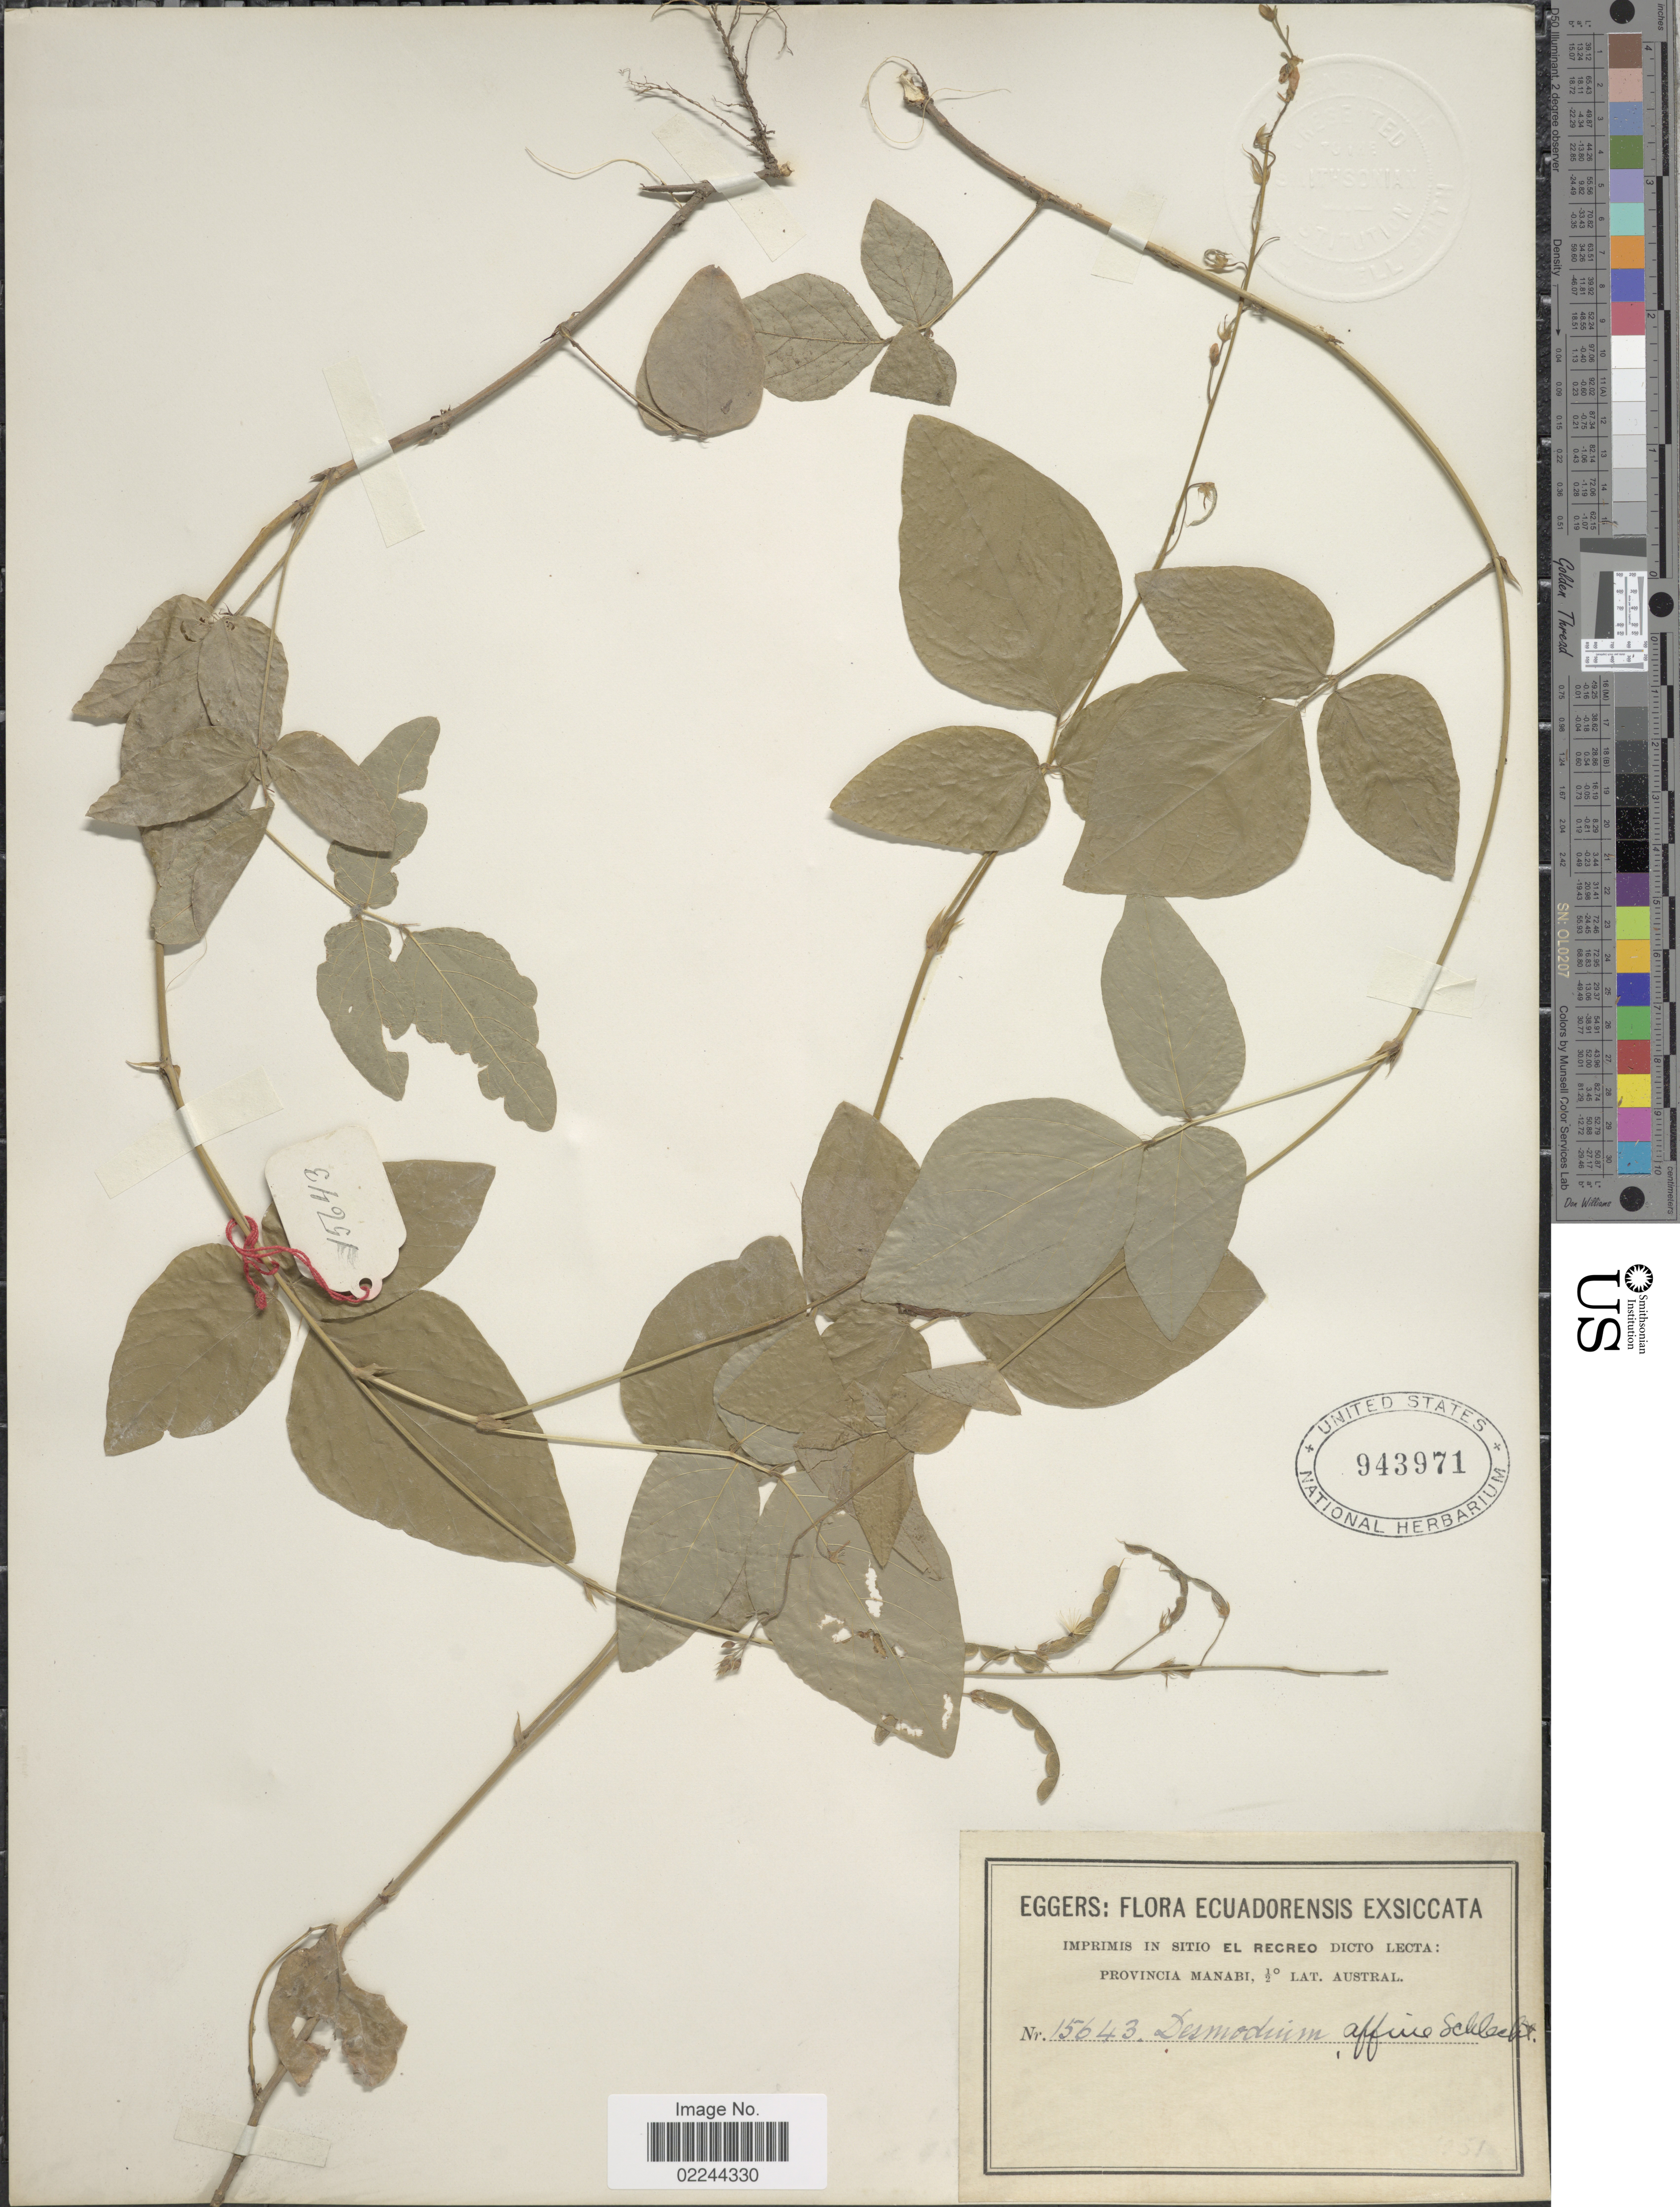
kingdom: Plantae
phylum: Tracheophyta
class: Magnoliopsida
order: Fabales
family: Fabaceae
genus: Desmodium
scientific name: Desmodium affine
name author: Schltdl.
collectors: -. Eggers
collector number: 15643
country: Ecuador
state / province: Manabí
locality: Ecuadorensis. Imprimis in Sitio El Recreo dicto lecta: Provincia Manabi, ½° Lat. austral.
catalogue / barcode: US 943971